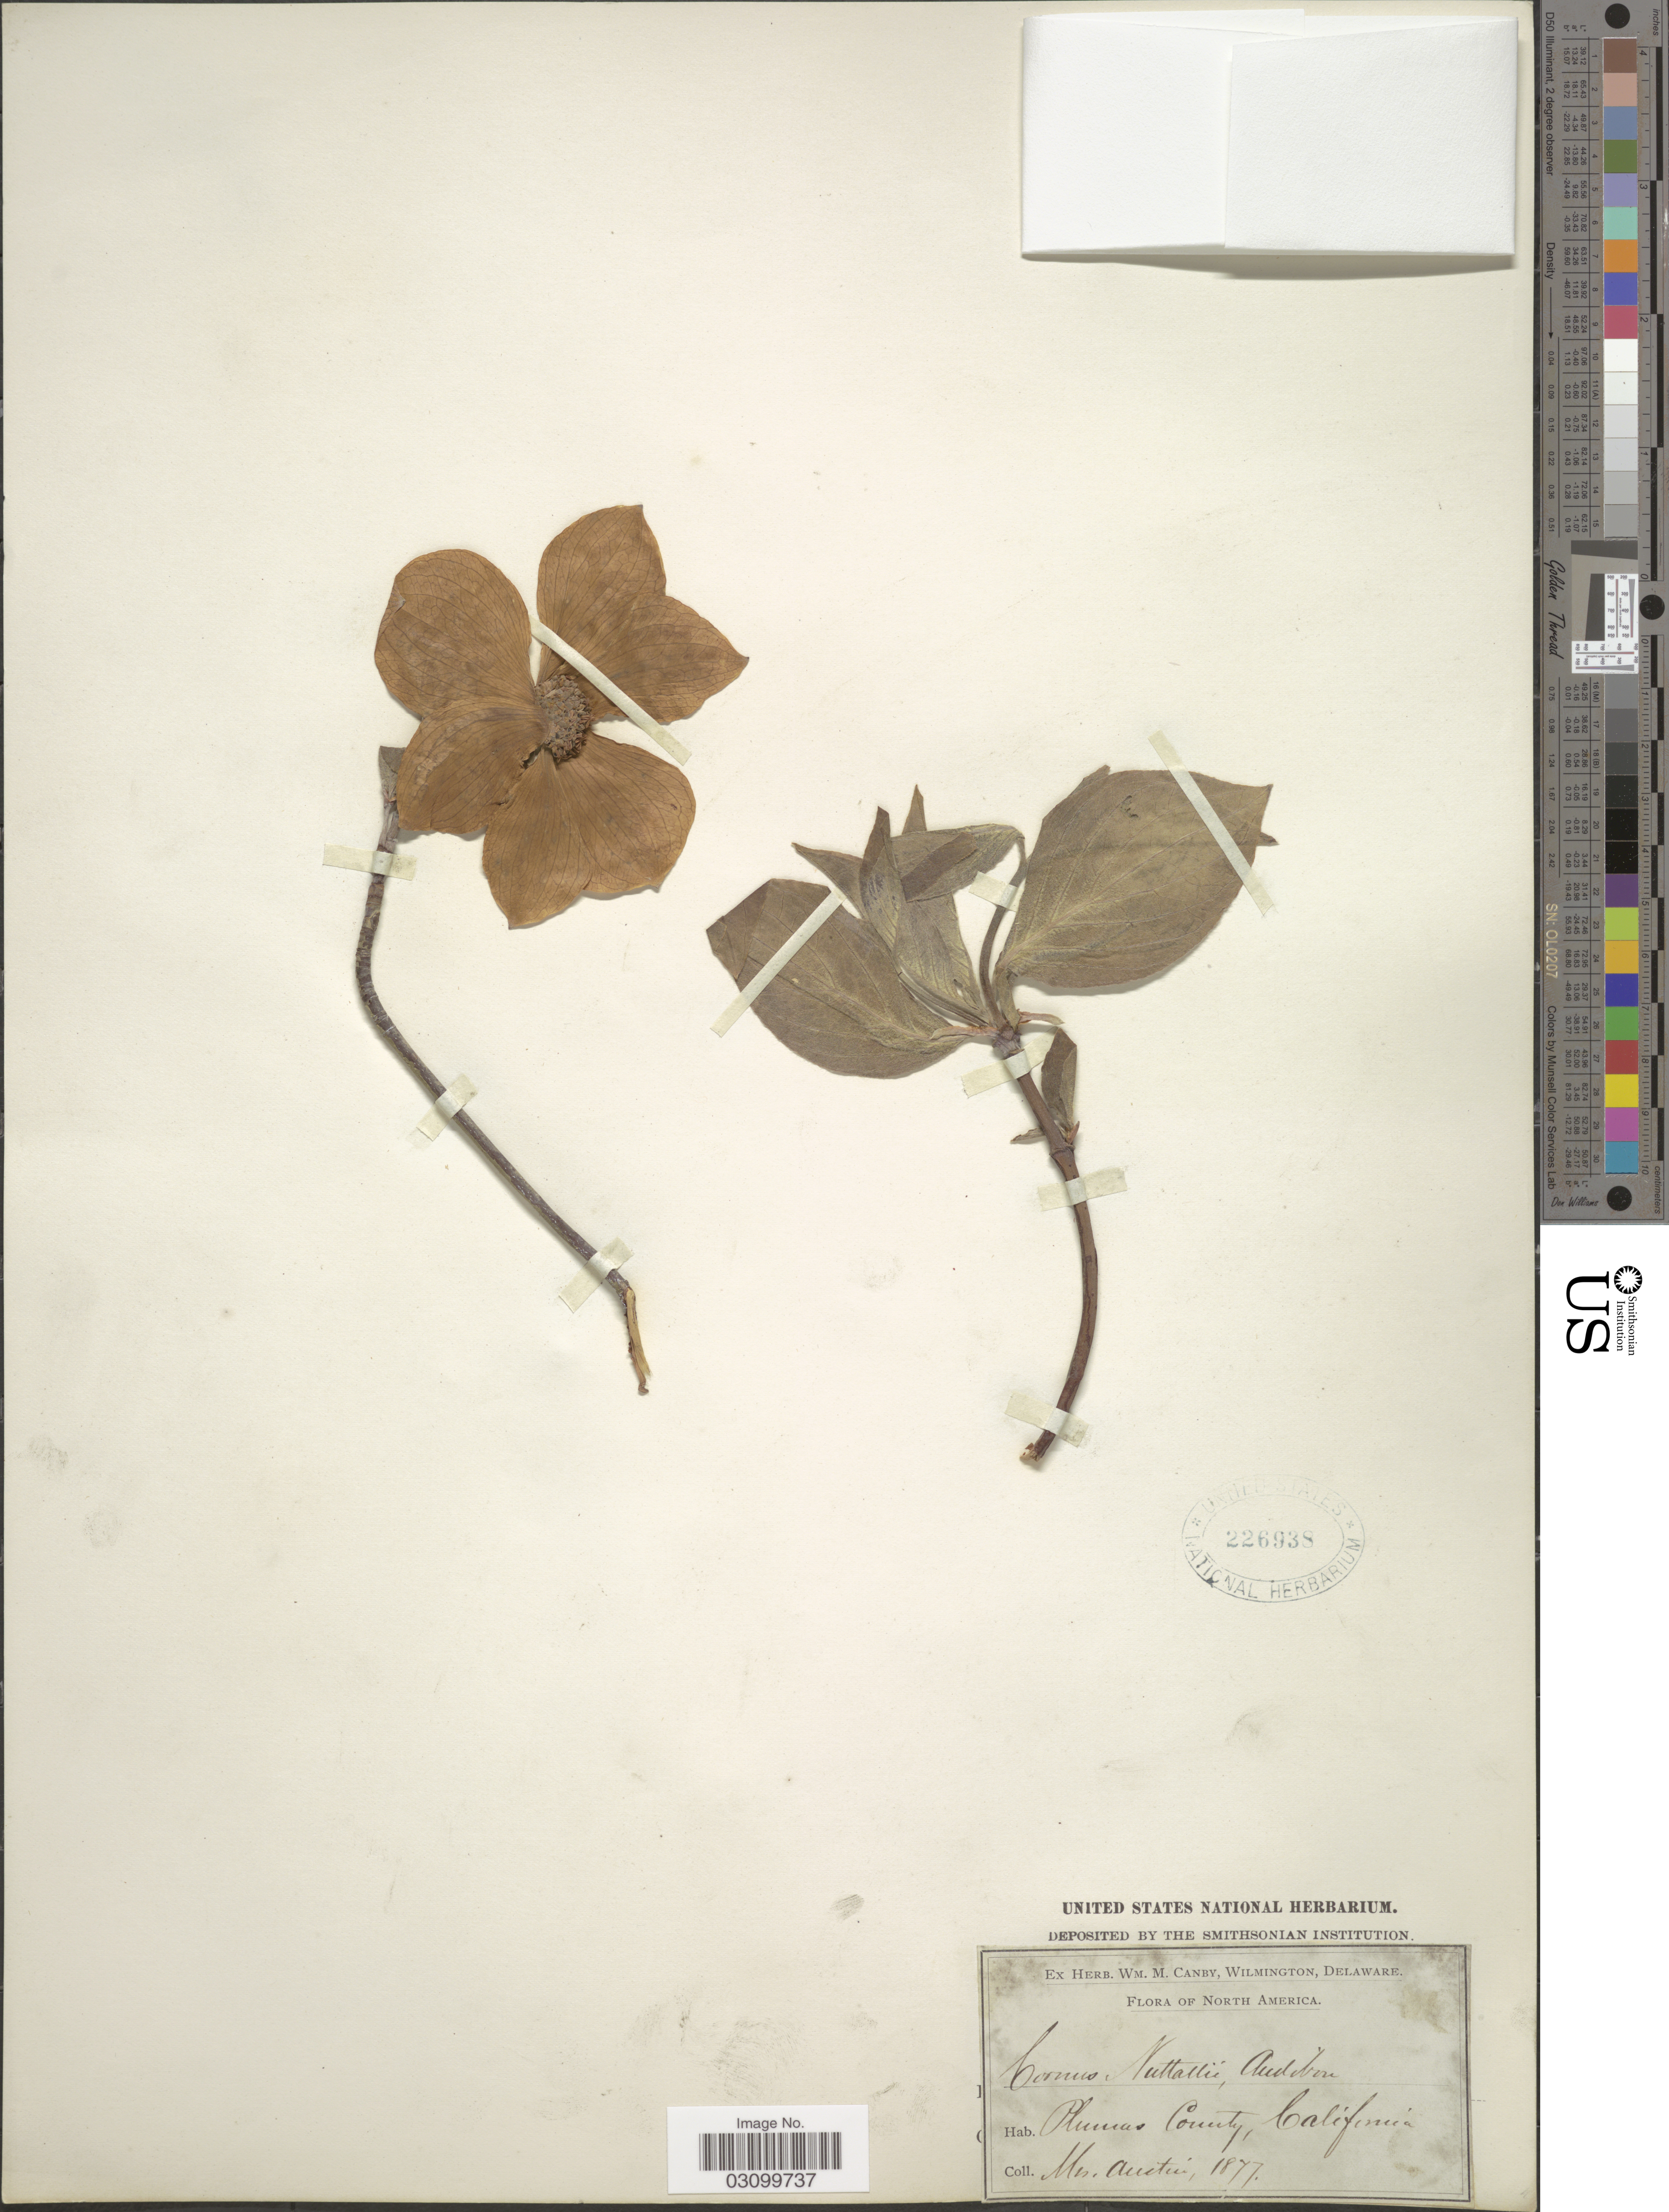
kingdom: Plantae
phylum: Tracheophyta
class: Magnoliopsida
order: Cornales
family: Cornaceae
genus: Cornus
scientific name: Cornus nuttallii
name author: Audubon ex Torr. & A. Gray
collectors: Austin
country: United States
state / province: California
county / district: Plumas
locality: Plumas County.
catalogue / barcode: US 226938